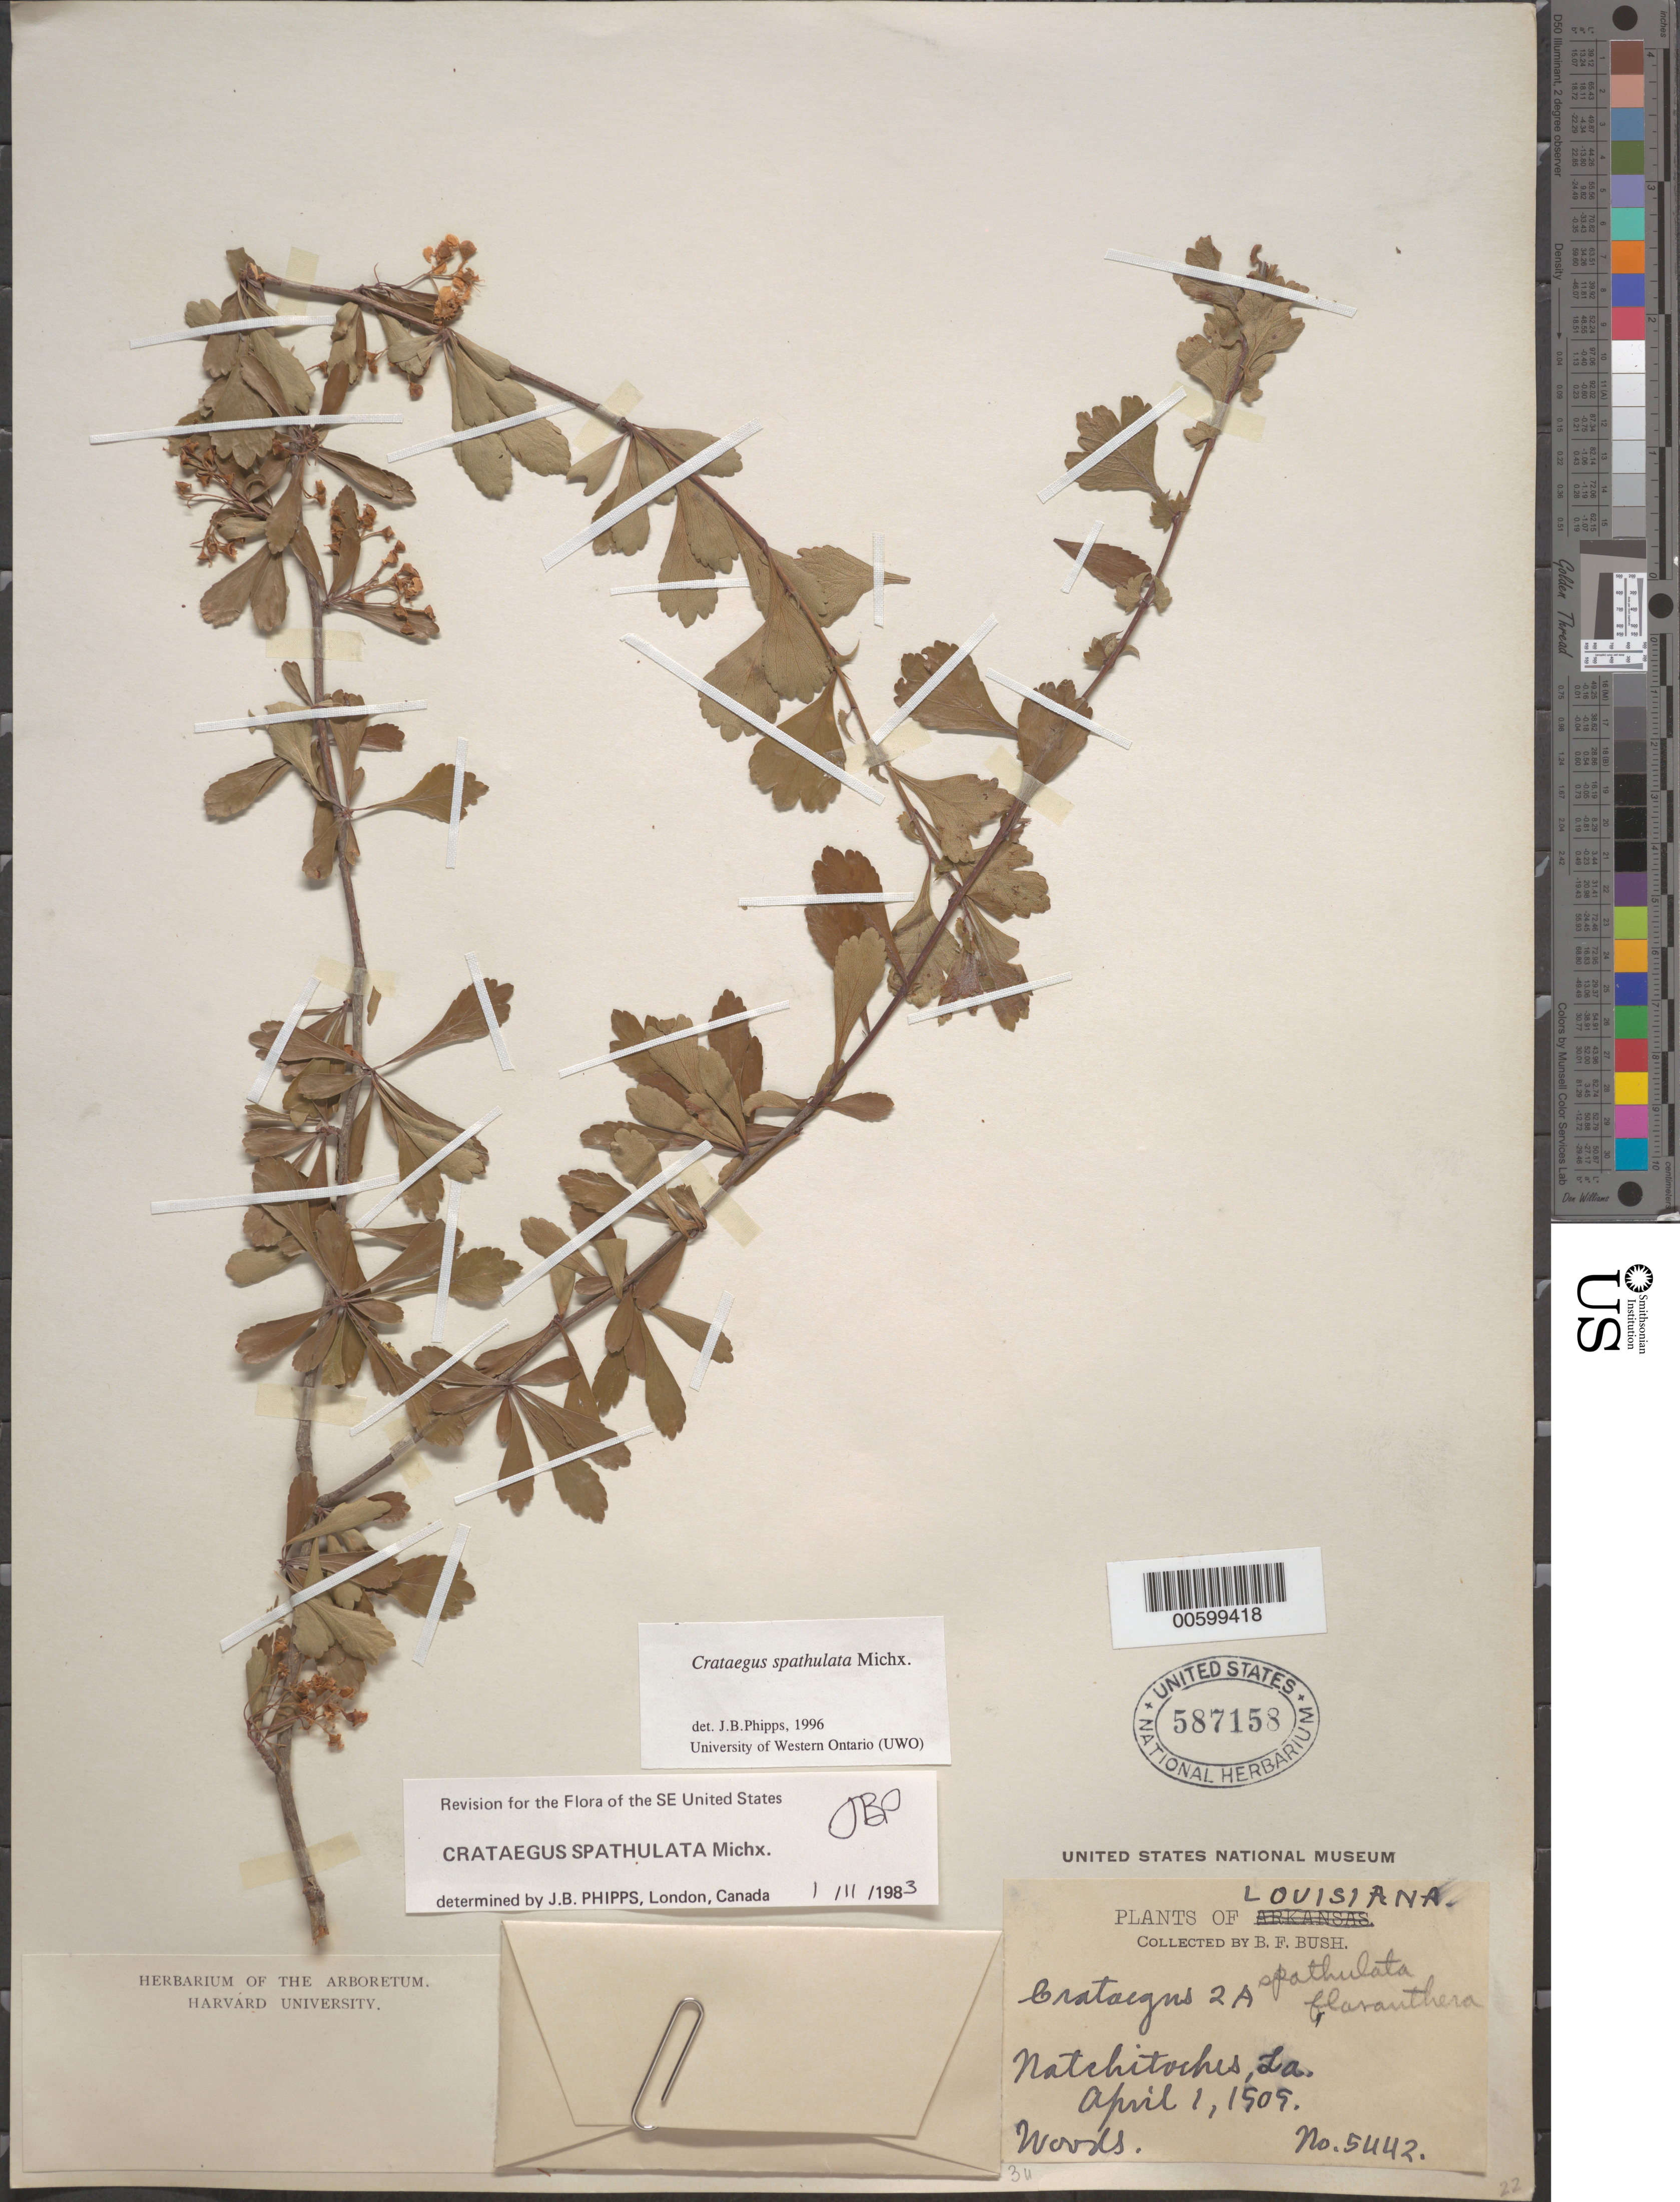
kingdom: Plantae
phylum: Tracheophyta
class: Magnoliopsida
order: Rosales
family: Rosaceae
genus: Crataegus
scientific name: Crataegus spathulata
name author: Michx.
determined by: Phipps, James B., (UWO), University of Western Ontario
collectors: B. F. Bush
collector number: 5442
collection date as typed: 01 Apr 1909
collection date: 1909-04-01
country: United States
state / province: Louisiana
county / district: Natchitoches Parish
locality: Natchitoches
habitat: Woods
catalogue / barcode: US 587158